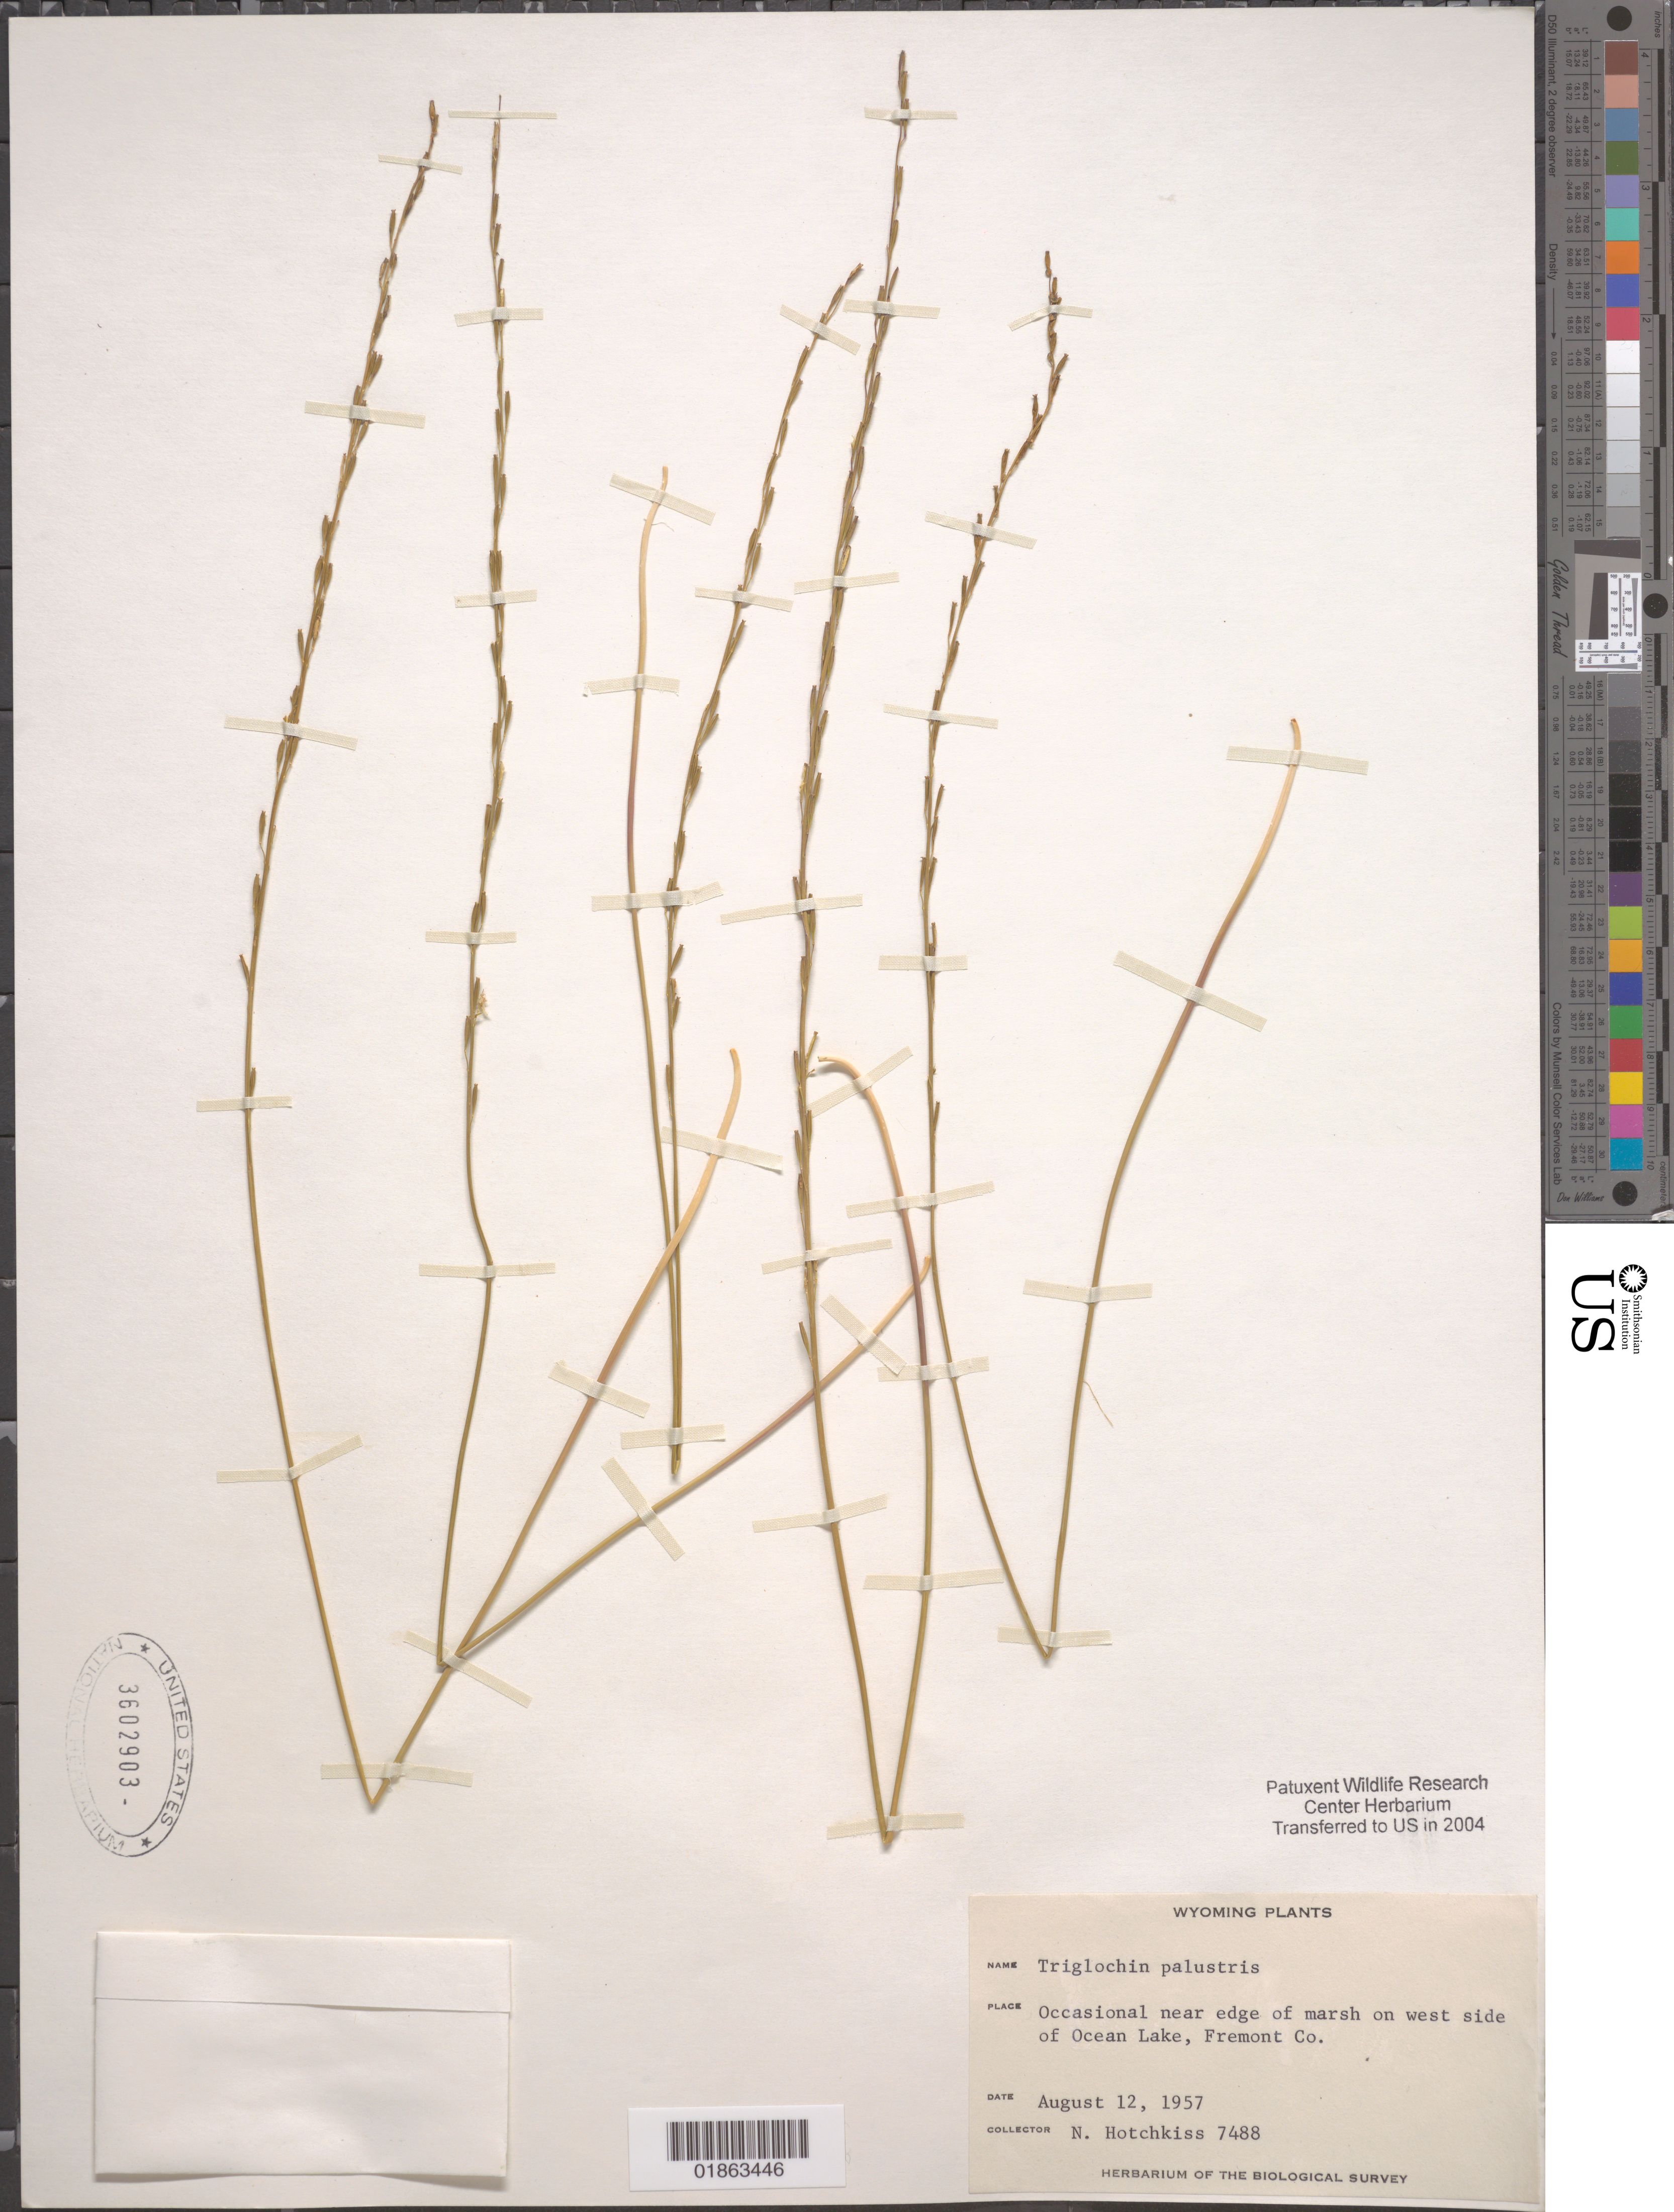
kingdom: Plantae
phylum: Tracheophyta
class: Liliopsida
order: Alismatales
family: Juncaginaceae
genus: Triglochin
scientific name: Triglochin palustris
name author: L.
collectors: N. Hotchkiss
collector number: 7488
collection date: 1957-08-12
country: United States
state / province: Wyoming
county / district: Fremont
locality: On west side of Ocean Lake, Fremont Co.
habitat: Occasional near edge of marsh.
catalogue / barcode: US 3602903